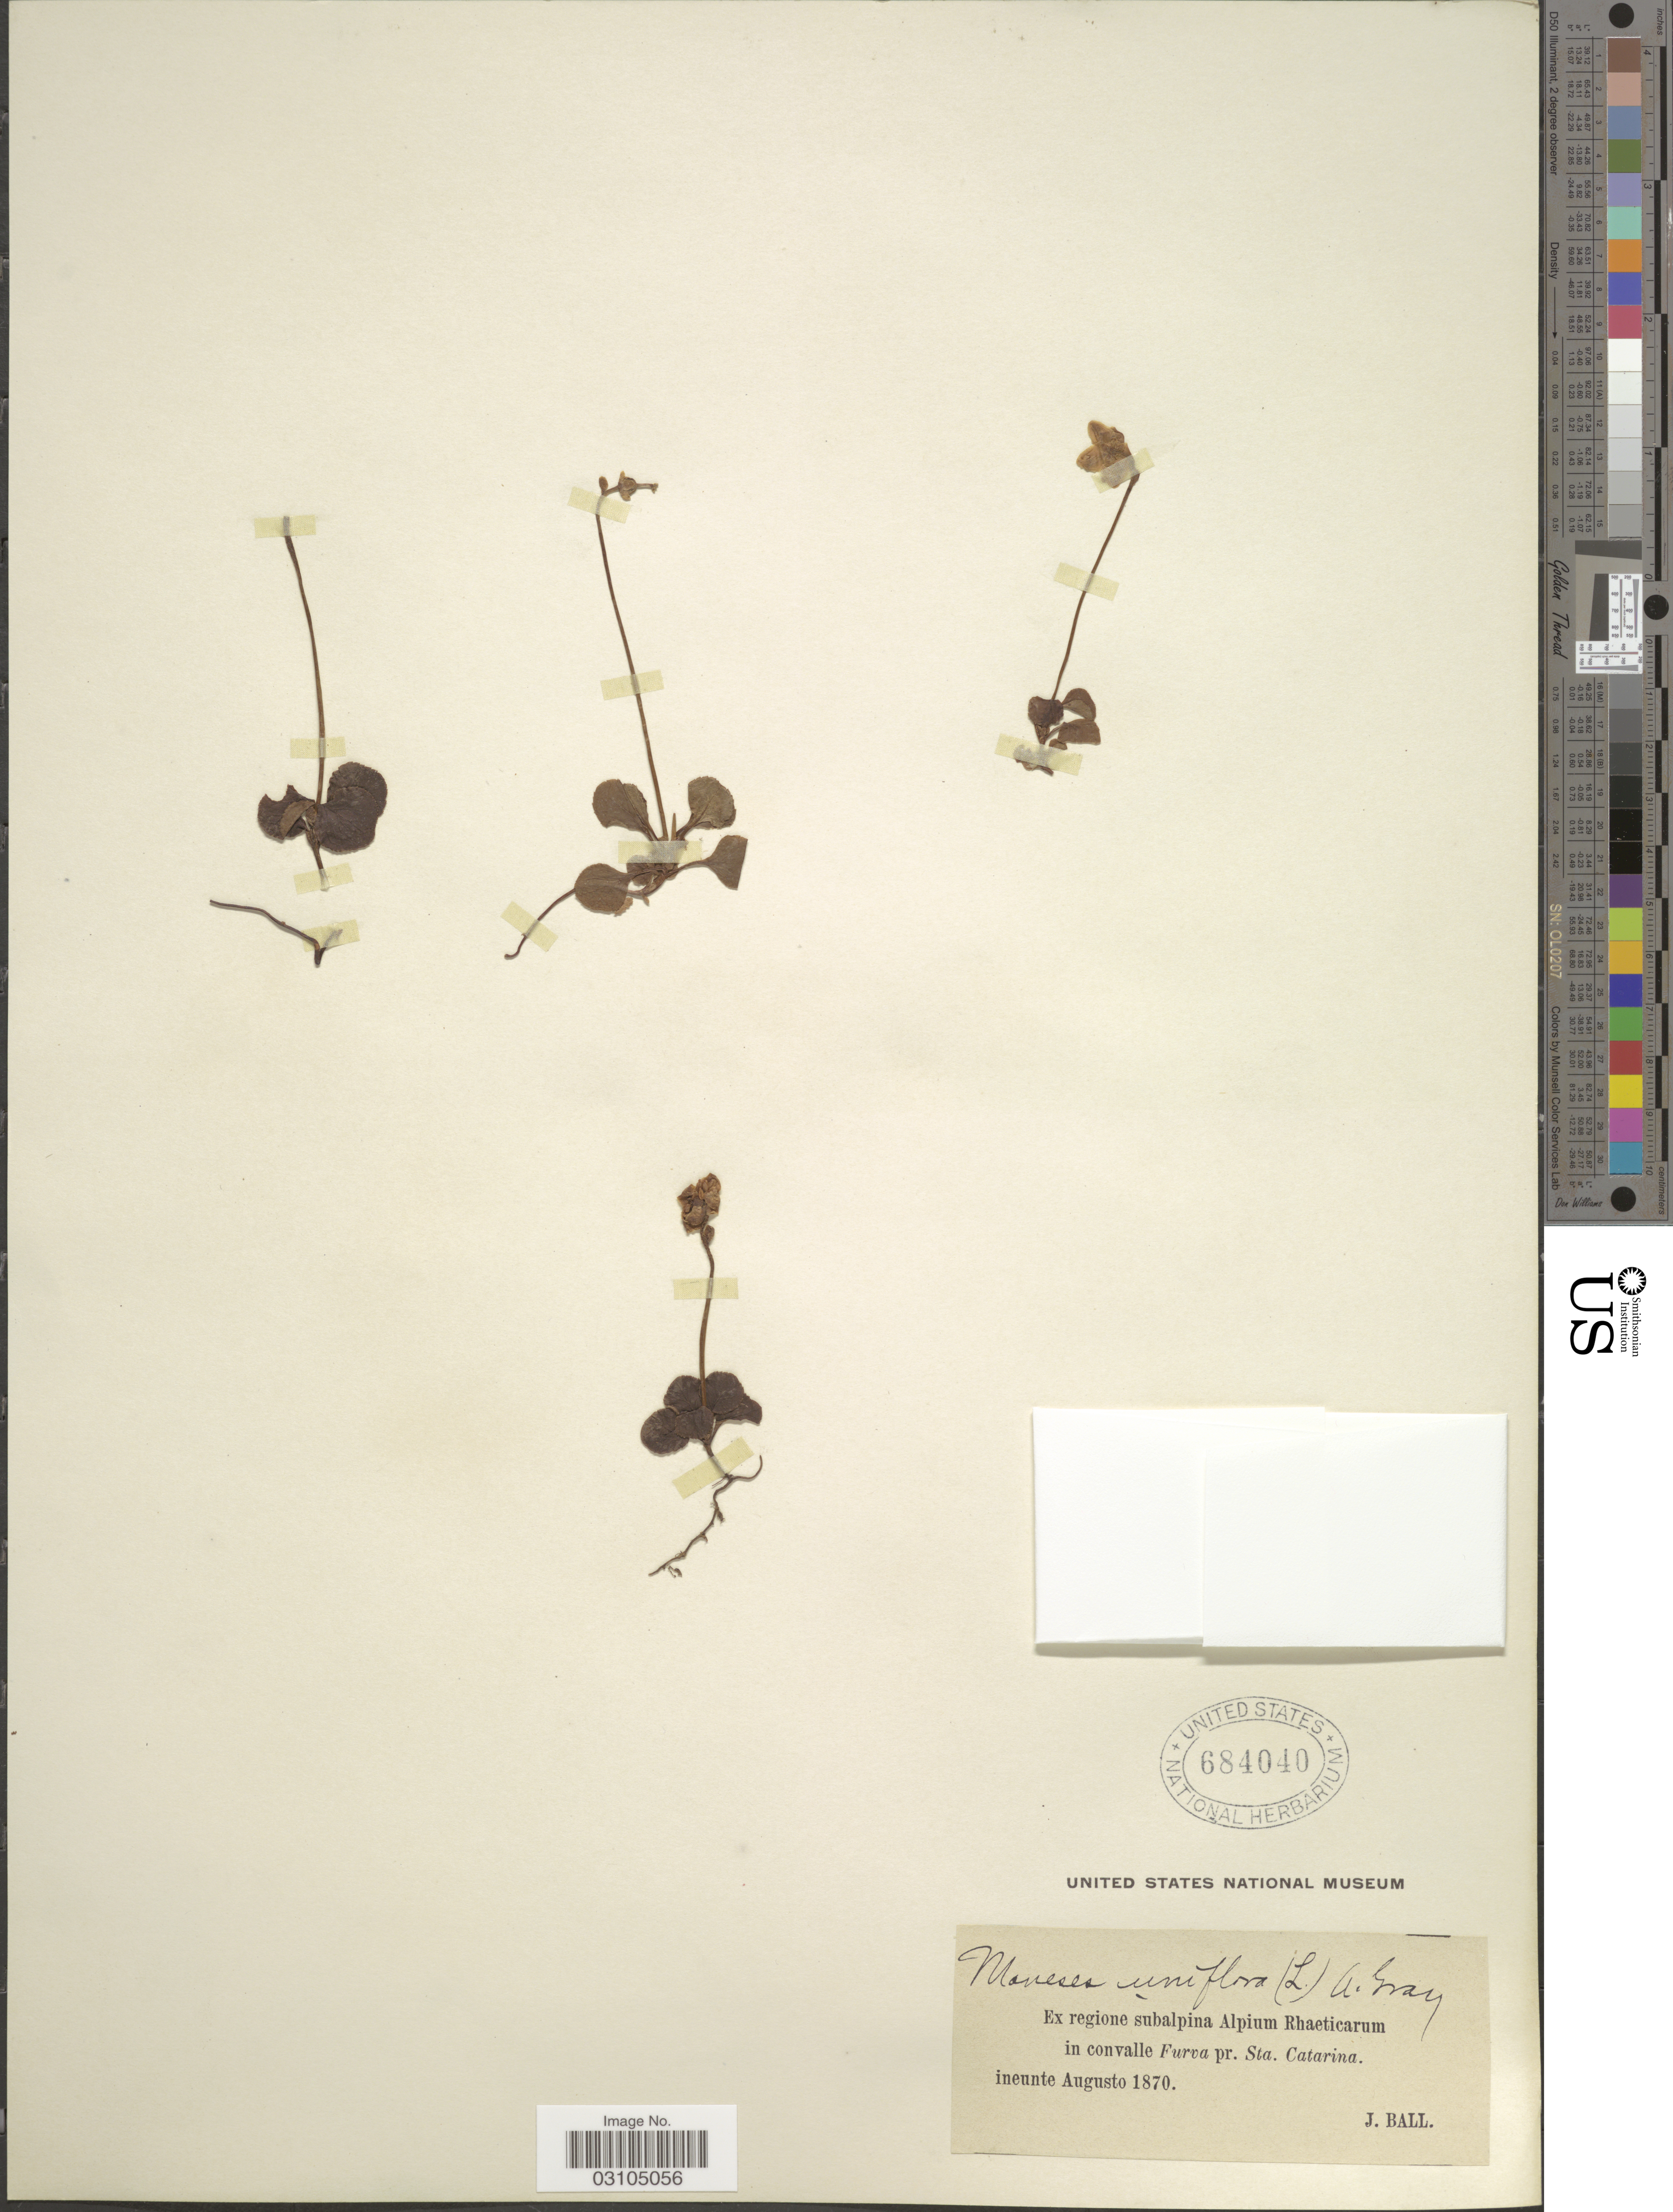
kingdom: Plantae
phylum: Tracheophyta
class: Magnoliopsida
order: Ericales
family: Ericaceae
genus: Moneses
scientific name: Moneses uniflora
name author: (L.) A. Gray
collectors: J. Ball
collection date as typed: ineunte Augusto 1870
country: Italy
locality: Ex regione subalpina Alpium Rhaeticarum in convalle Furva pr. Sta. Catarina.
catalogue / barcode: US 684040